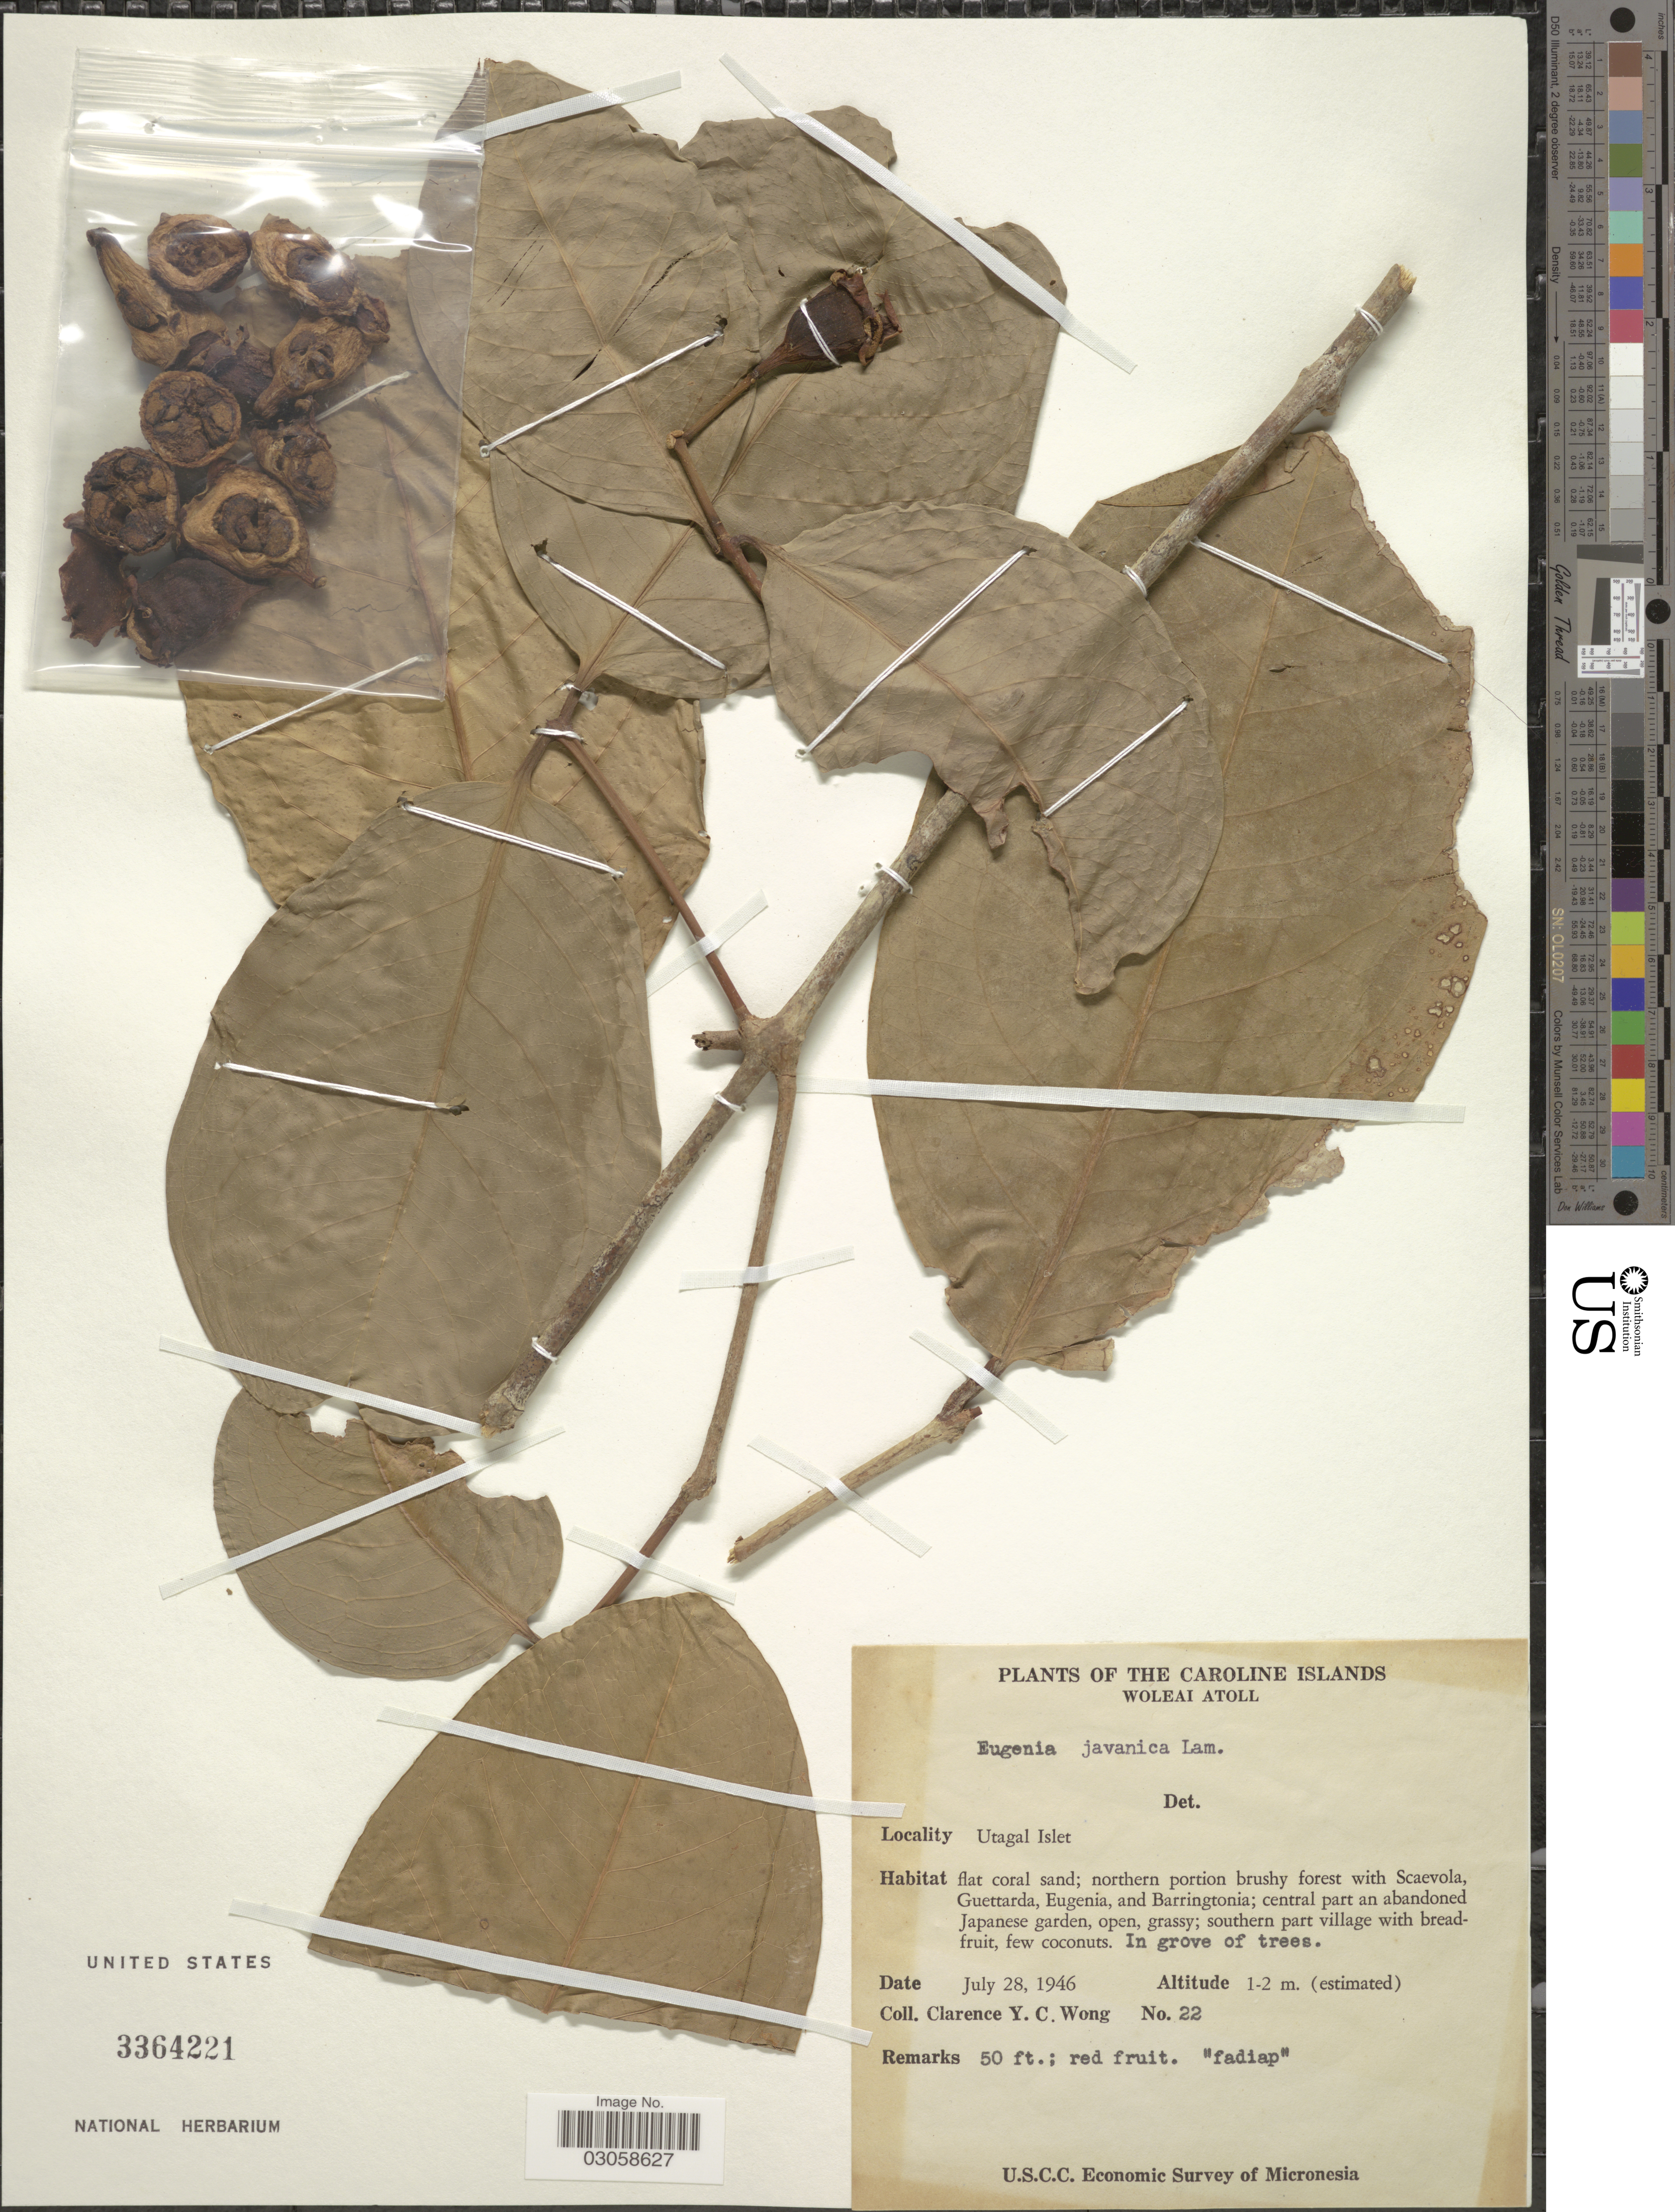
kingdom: Plantae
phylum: Tracheophyta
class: Magnoliopsida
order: Myrtales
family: Myrtaceae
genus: Syzygium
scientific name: Syzygium samarangense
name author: (Blume) Merr. & L.M. Perry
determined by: Strong, Mark T., (BOT), Smithsonian Institution - National Museum of Natural History (UNITED STATES)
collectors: C. Y. C. Wong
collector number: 22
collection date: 1946-07-28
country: Micronesia, Federated States of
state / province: Yap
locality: Caroline Islands. Woleai Atoll. Utagal Islet.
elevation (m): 1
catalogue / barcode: US 3364221